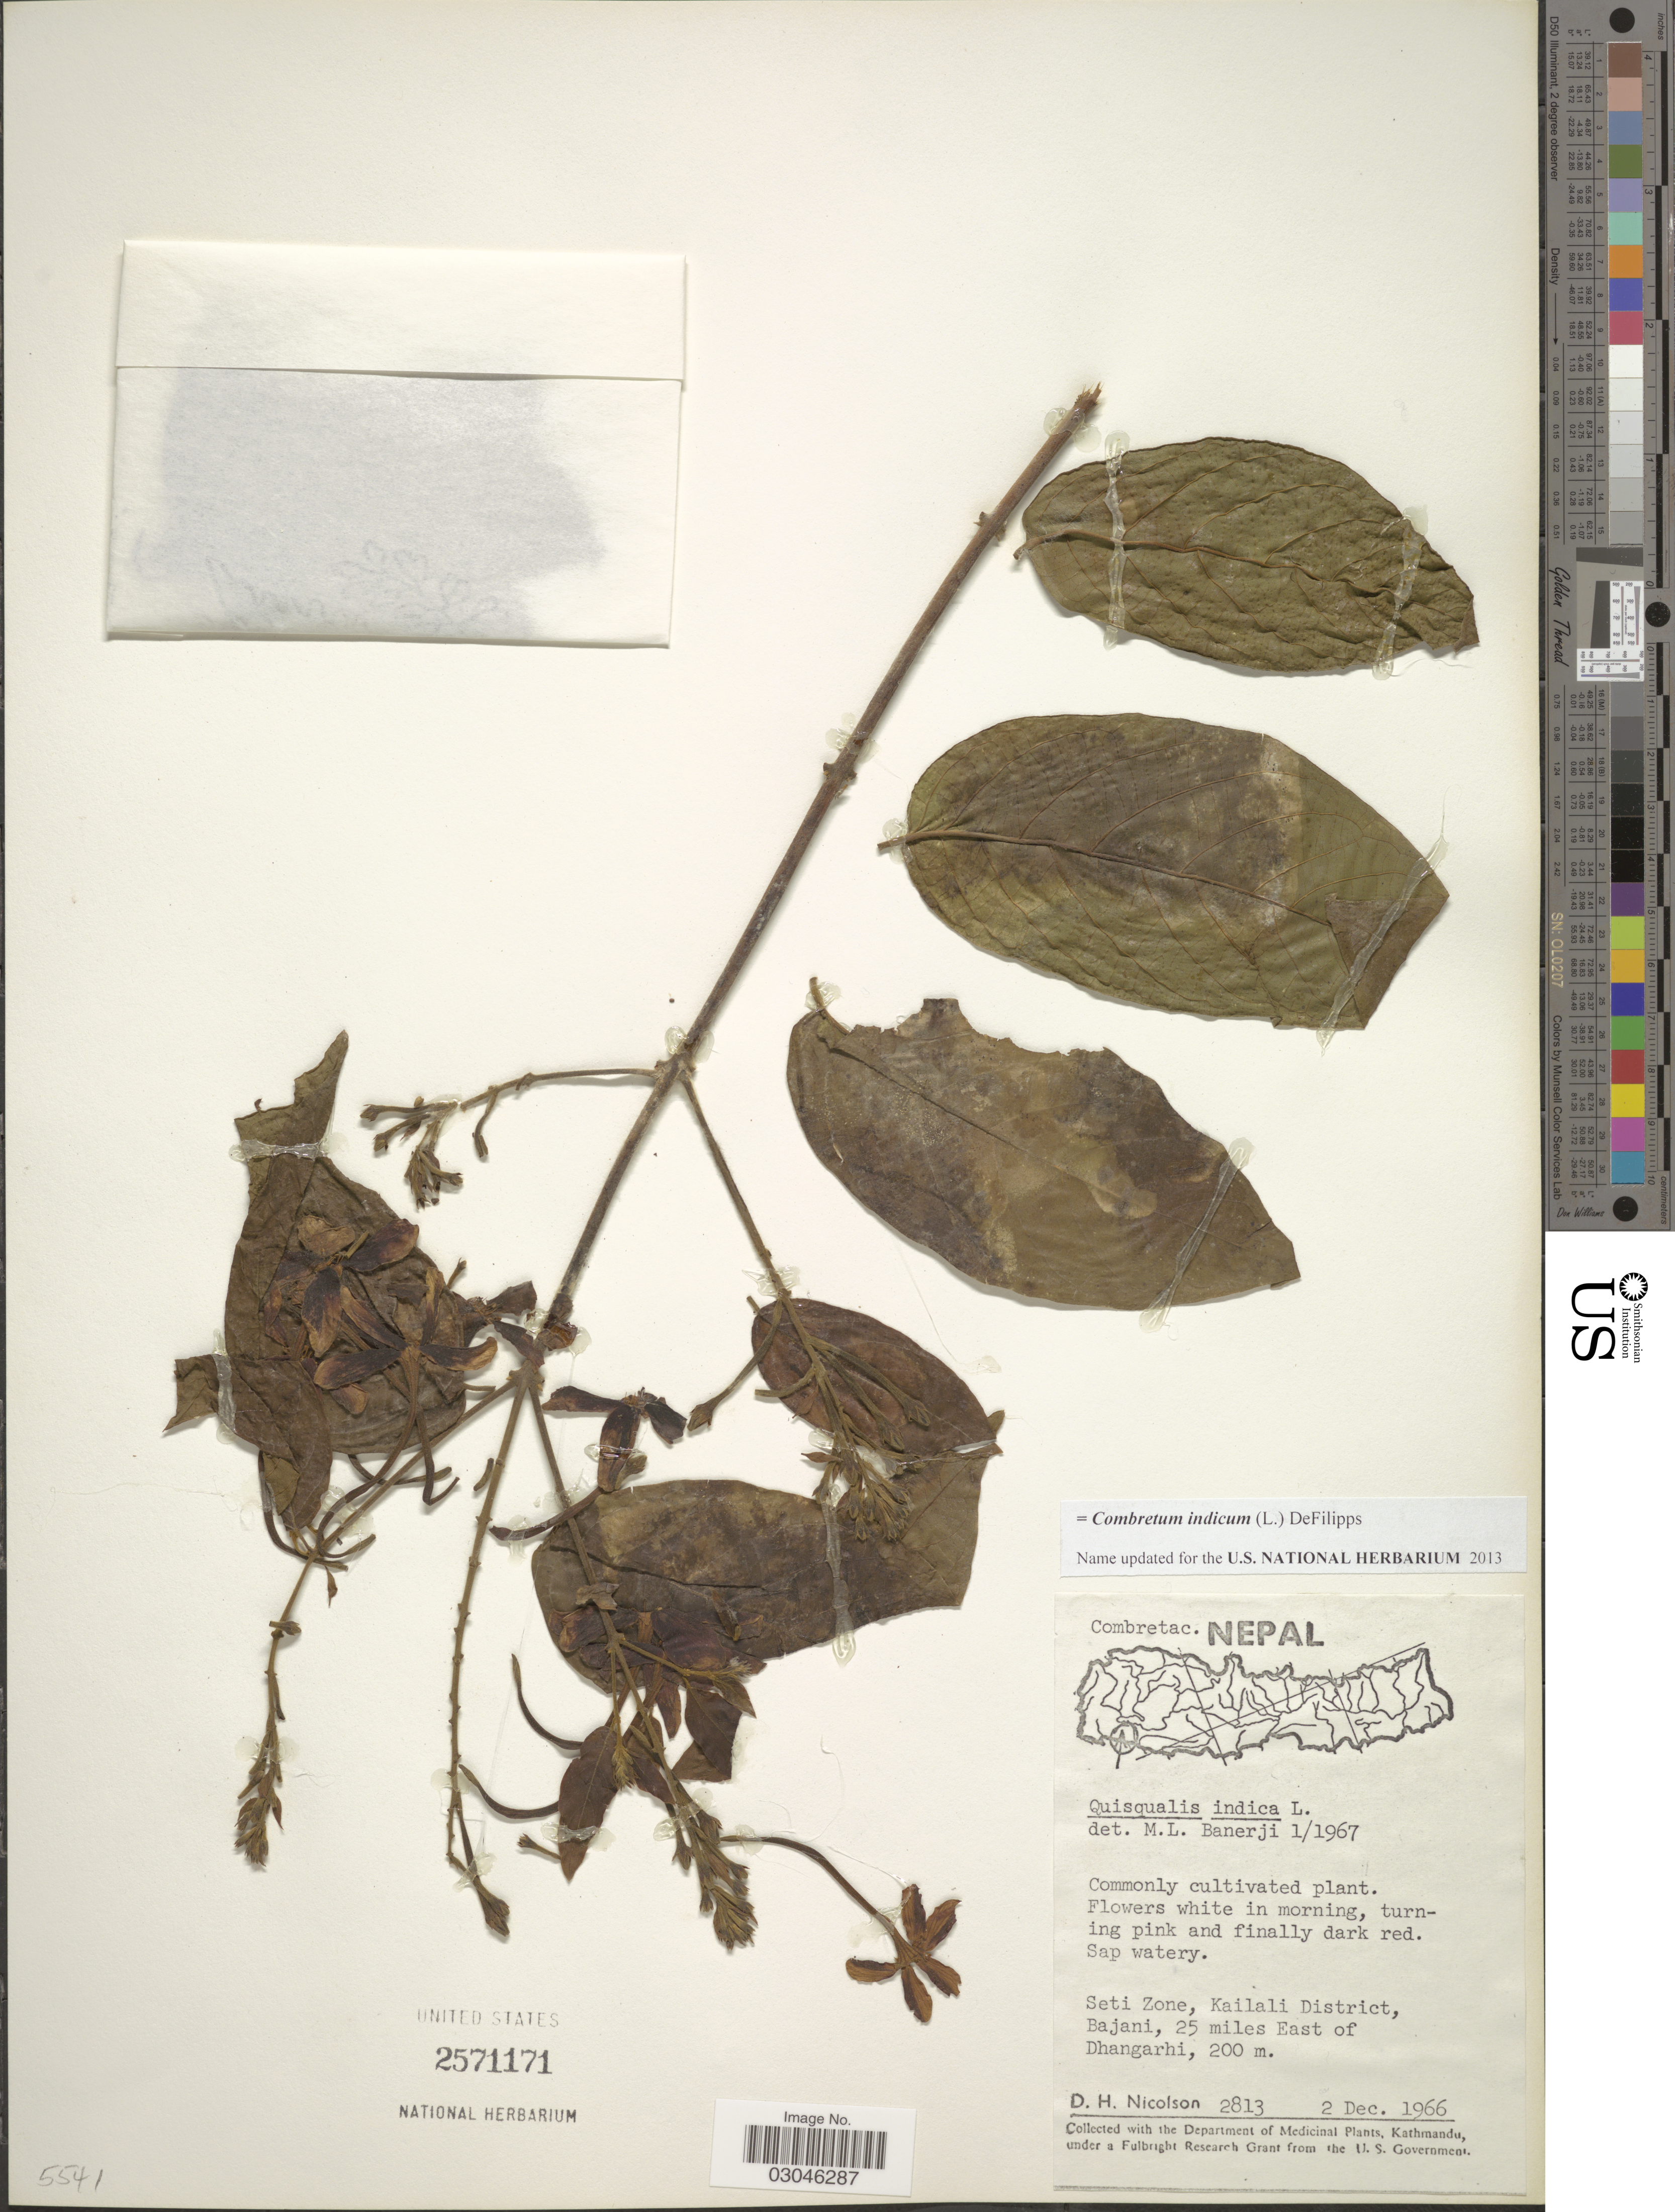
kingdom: Plantae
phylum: Tracheophyta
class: Magnoliopsida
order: Myrtales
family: Combretaceae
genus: Combretum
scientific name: Combretum indicum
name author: (L.) DeFilipps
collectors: D. H. Nicolson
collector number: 2813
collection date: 1966-12-02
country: Nepal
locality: Seti Zone, Kailali District, Bajani, 25 miles East of Dhangarhi.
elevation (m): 200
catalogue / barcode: US 2571171